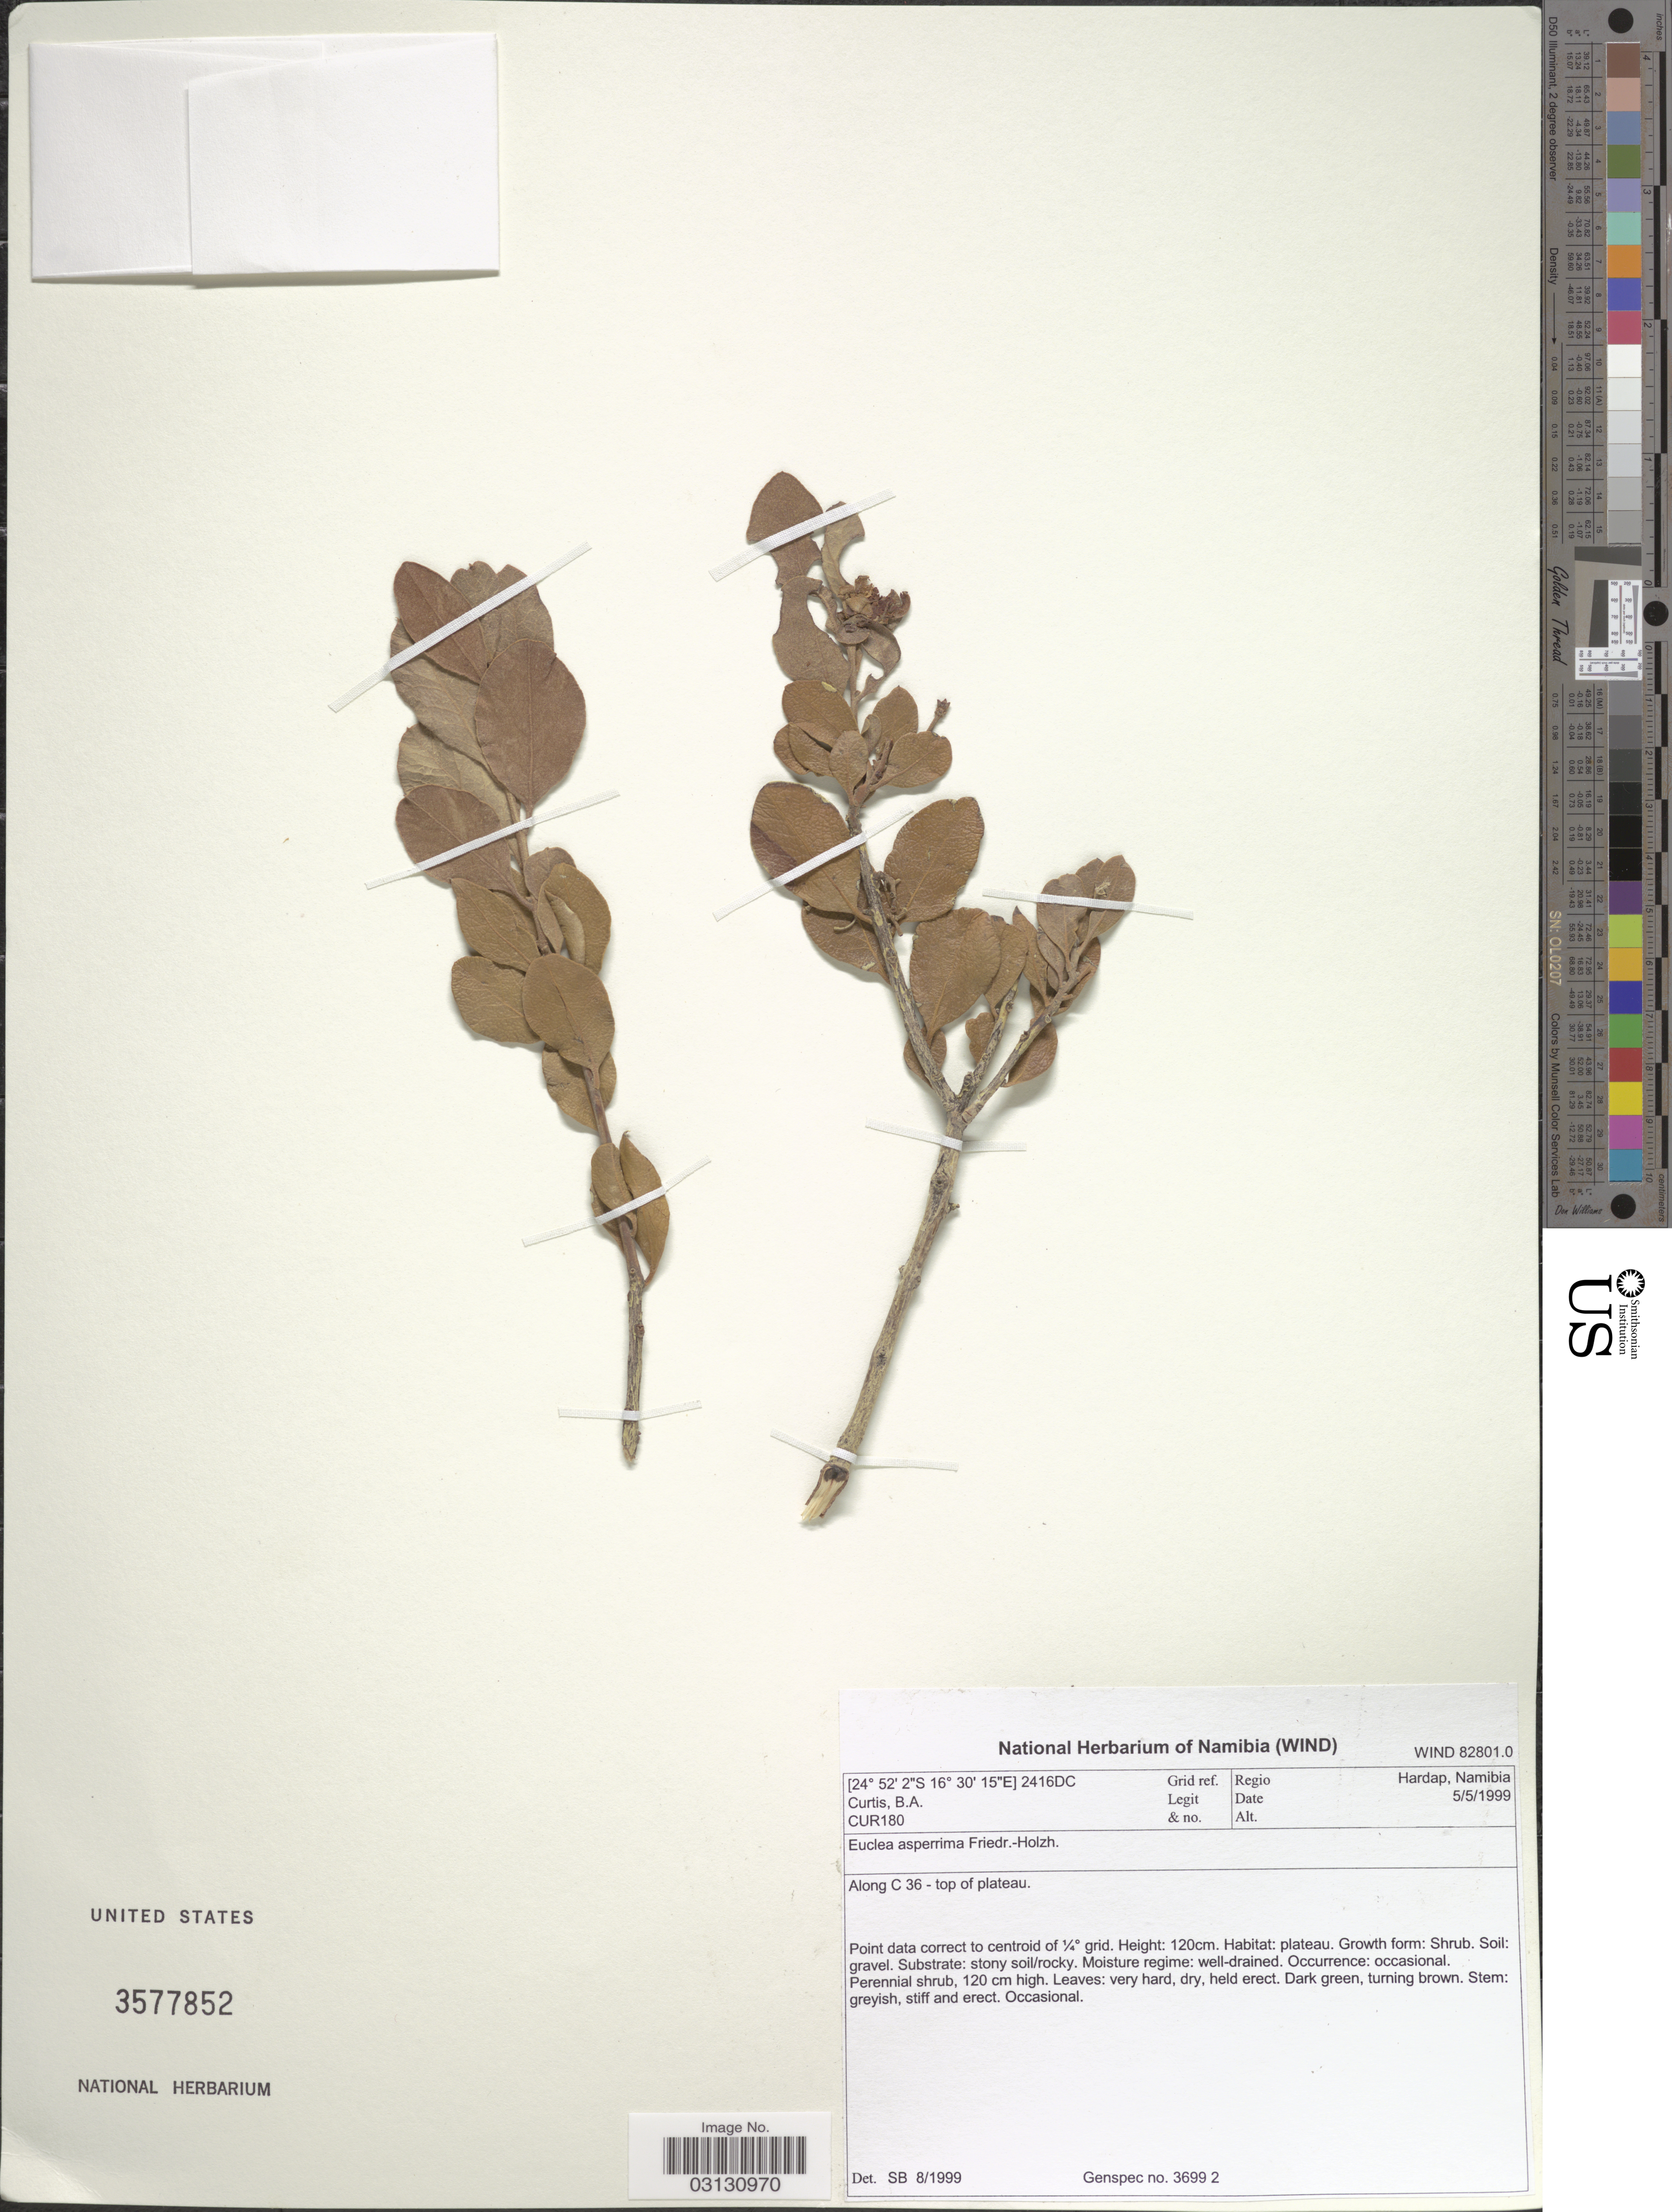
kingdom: Plantae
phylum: Tracheophyta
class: Magnoliopsida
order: Ericales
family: Ebenaceae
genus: Euclea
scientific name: Euclea asperrima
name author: E. Holzh.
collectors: B. A. Curtis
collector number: CUR180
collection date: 1999-05-05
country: Namibia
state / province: Hardap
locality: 2416DC Grid ref., Regio Hardap, Namibia, Along C 36 - top of plateau.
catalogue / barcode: US 3577852